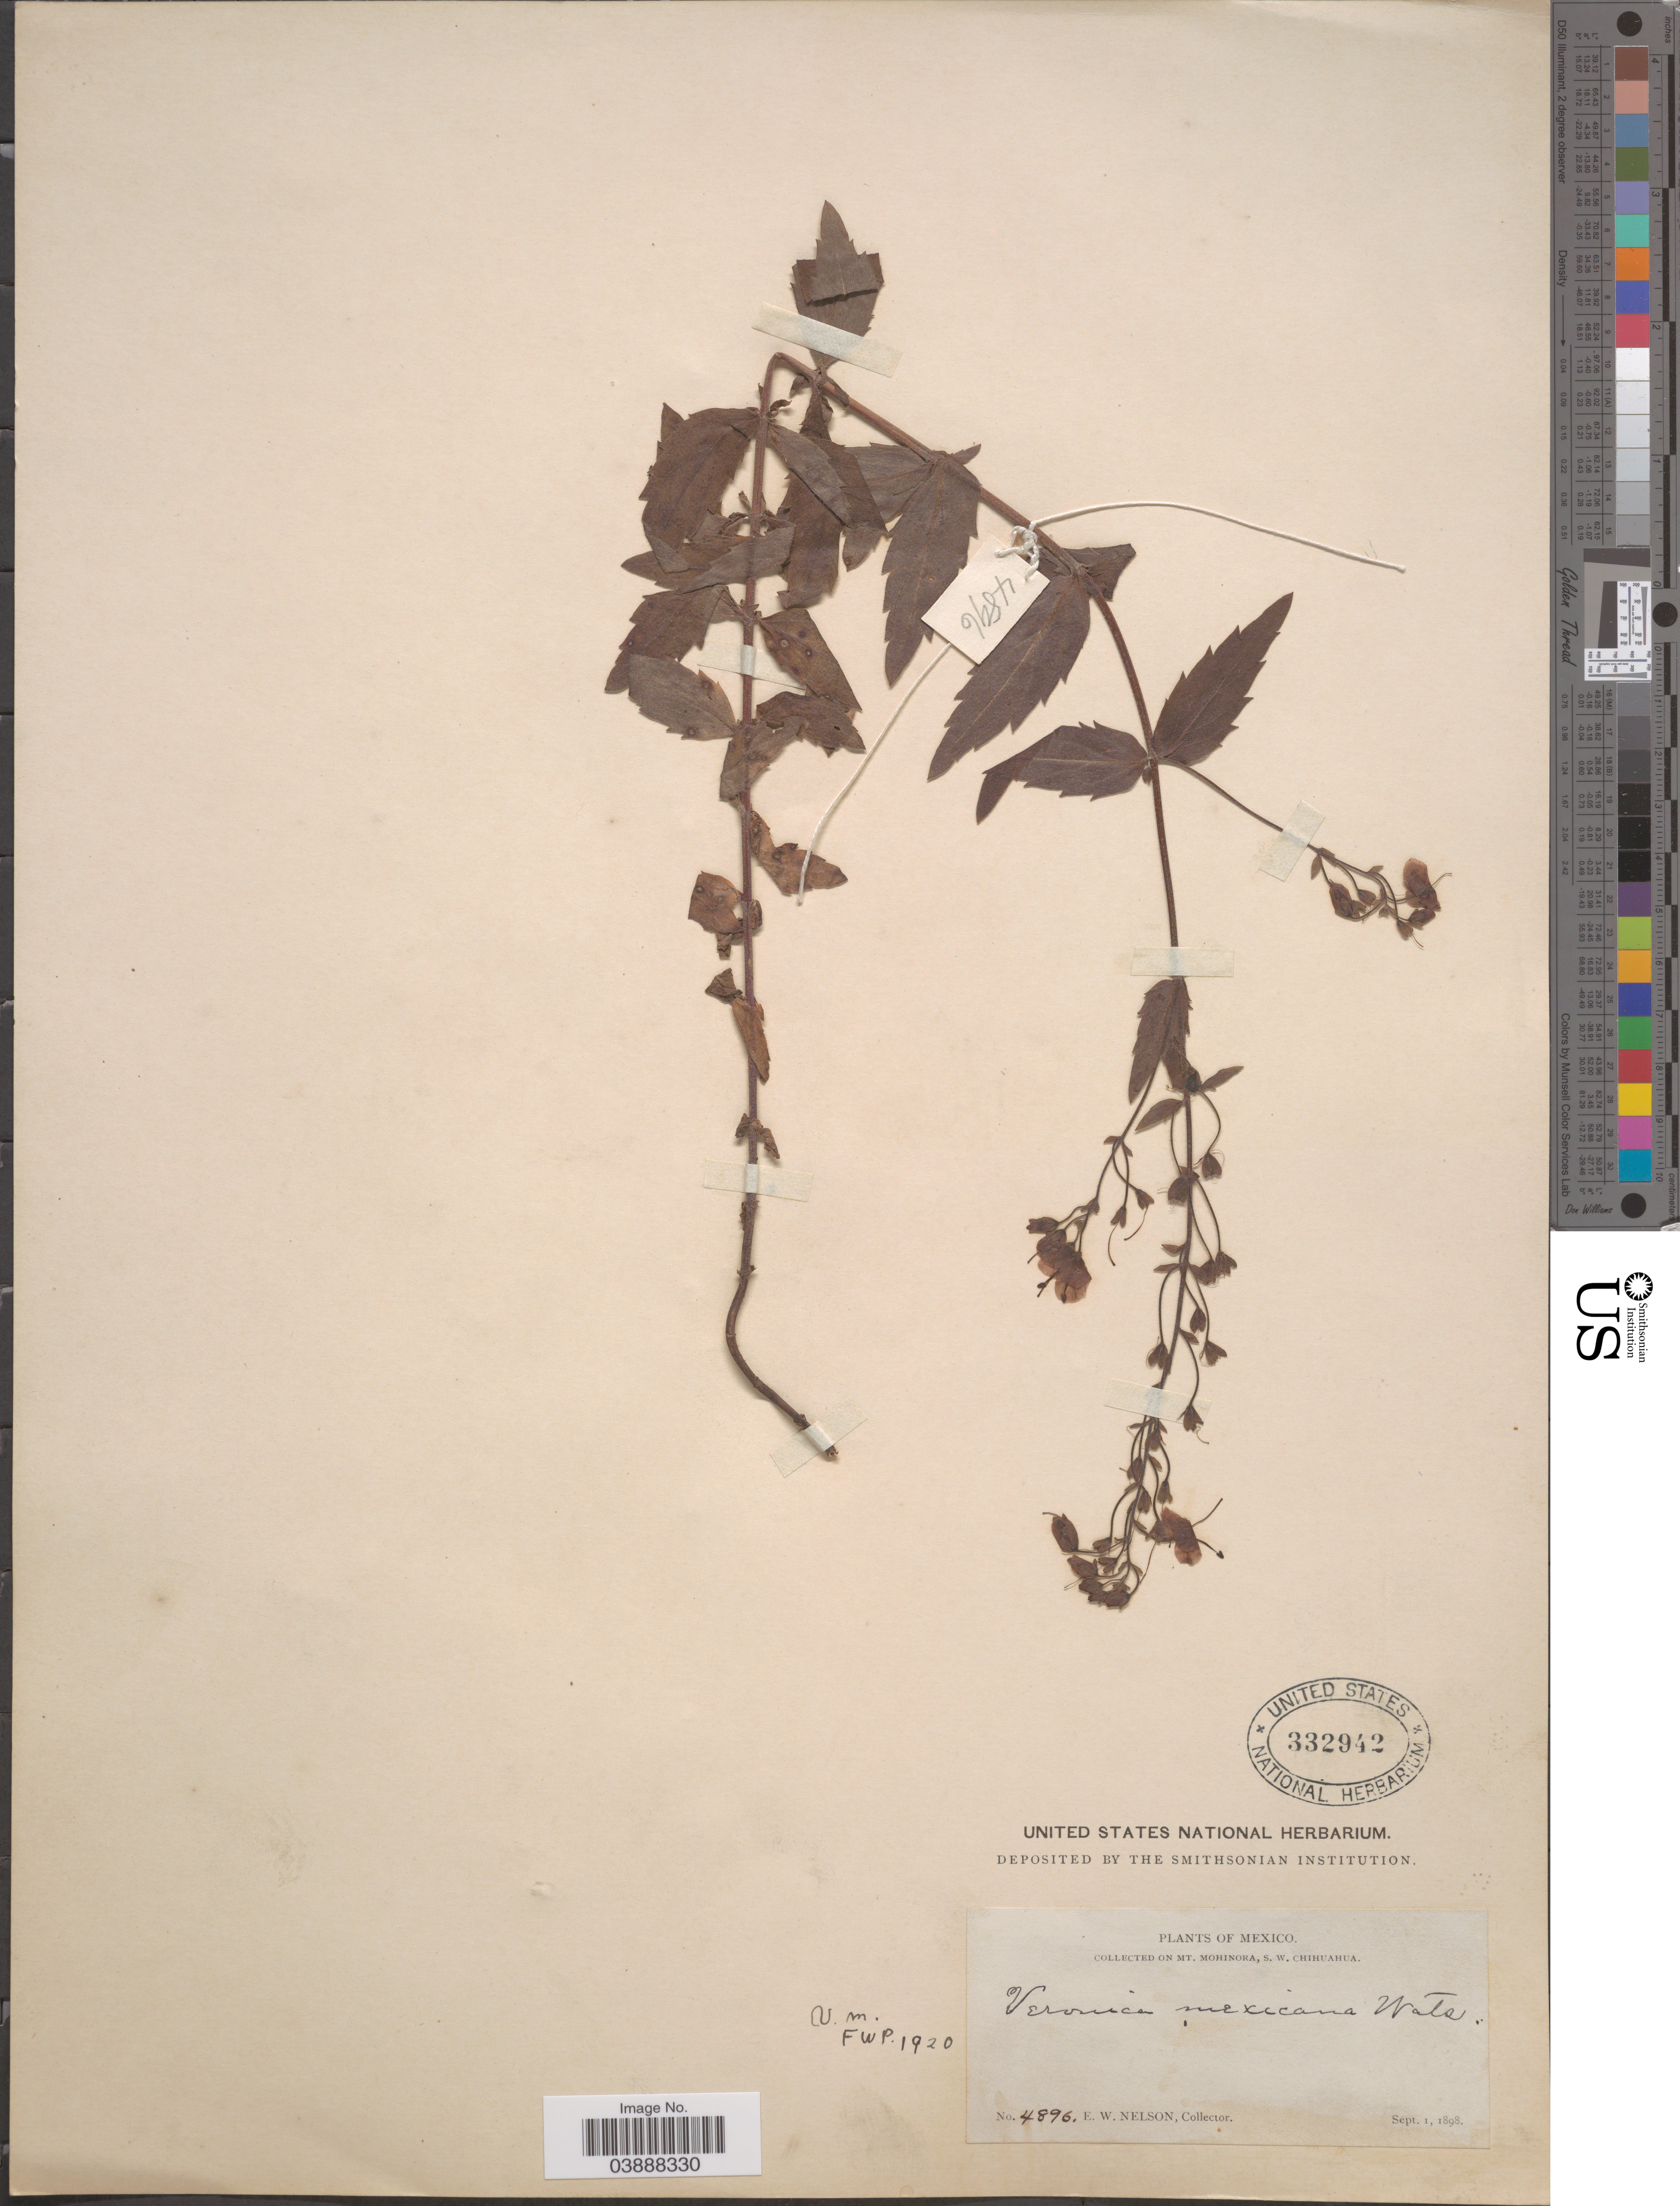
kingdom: Plantae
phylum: Tracheophyta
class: Magnoliopsida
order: Lamiales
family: Plantaginaceae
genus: Veronica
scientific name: Veronica mexicana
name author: S. Watson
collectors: E. W. Nelson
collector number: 4896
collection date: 1898-09-01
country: Mexico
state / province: Chihuahua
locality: On Mt. Mohinora, S. W. Chihuahua.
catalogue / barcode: US 332942